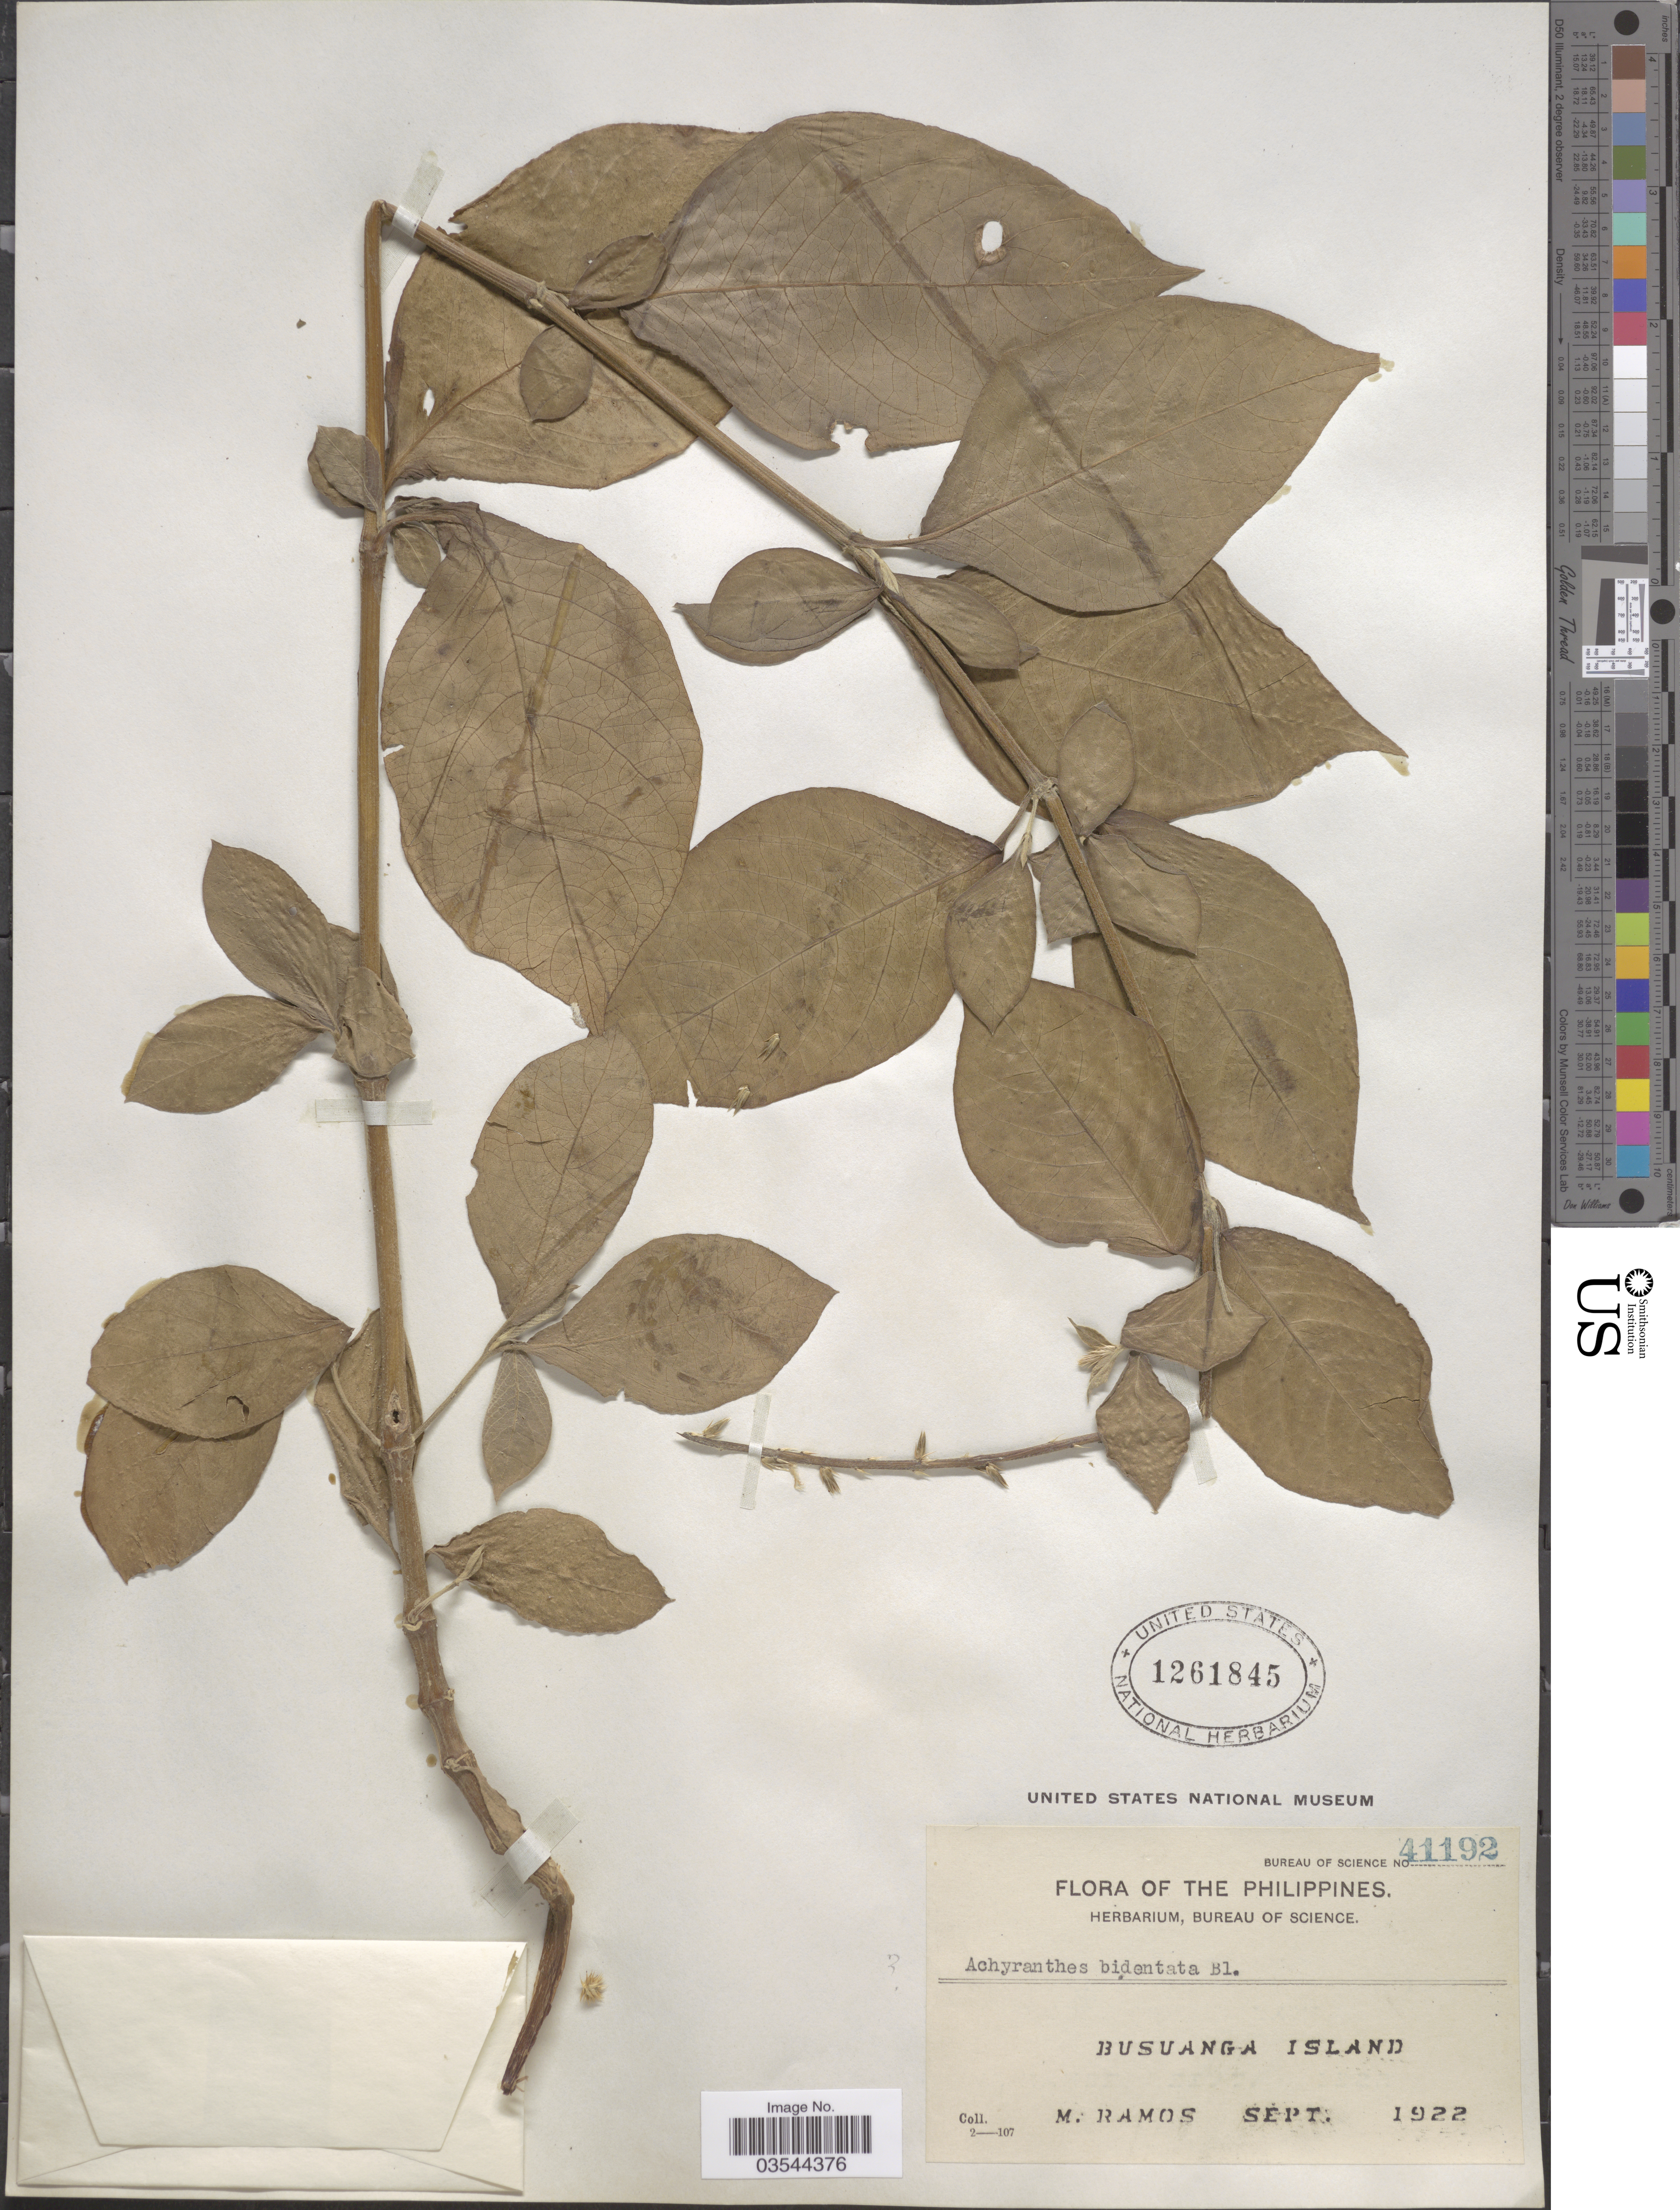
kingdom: Plantae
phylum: Tracheophyta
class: Magnoliopsida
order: Caryophyllales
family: Amaranthaceae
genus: Achyranthes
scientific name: Achyranthes aspera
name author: L.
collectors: M. Ramos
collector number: Bureau of Science 41192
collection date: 1922-09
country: Philippines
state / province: Mimaropa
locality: Busuanga Island.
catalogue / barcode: US 1261845